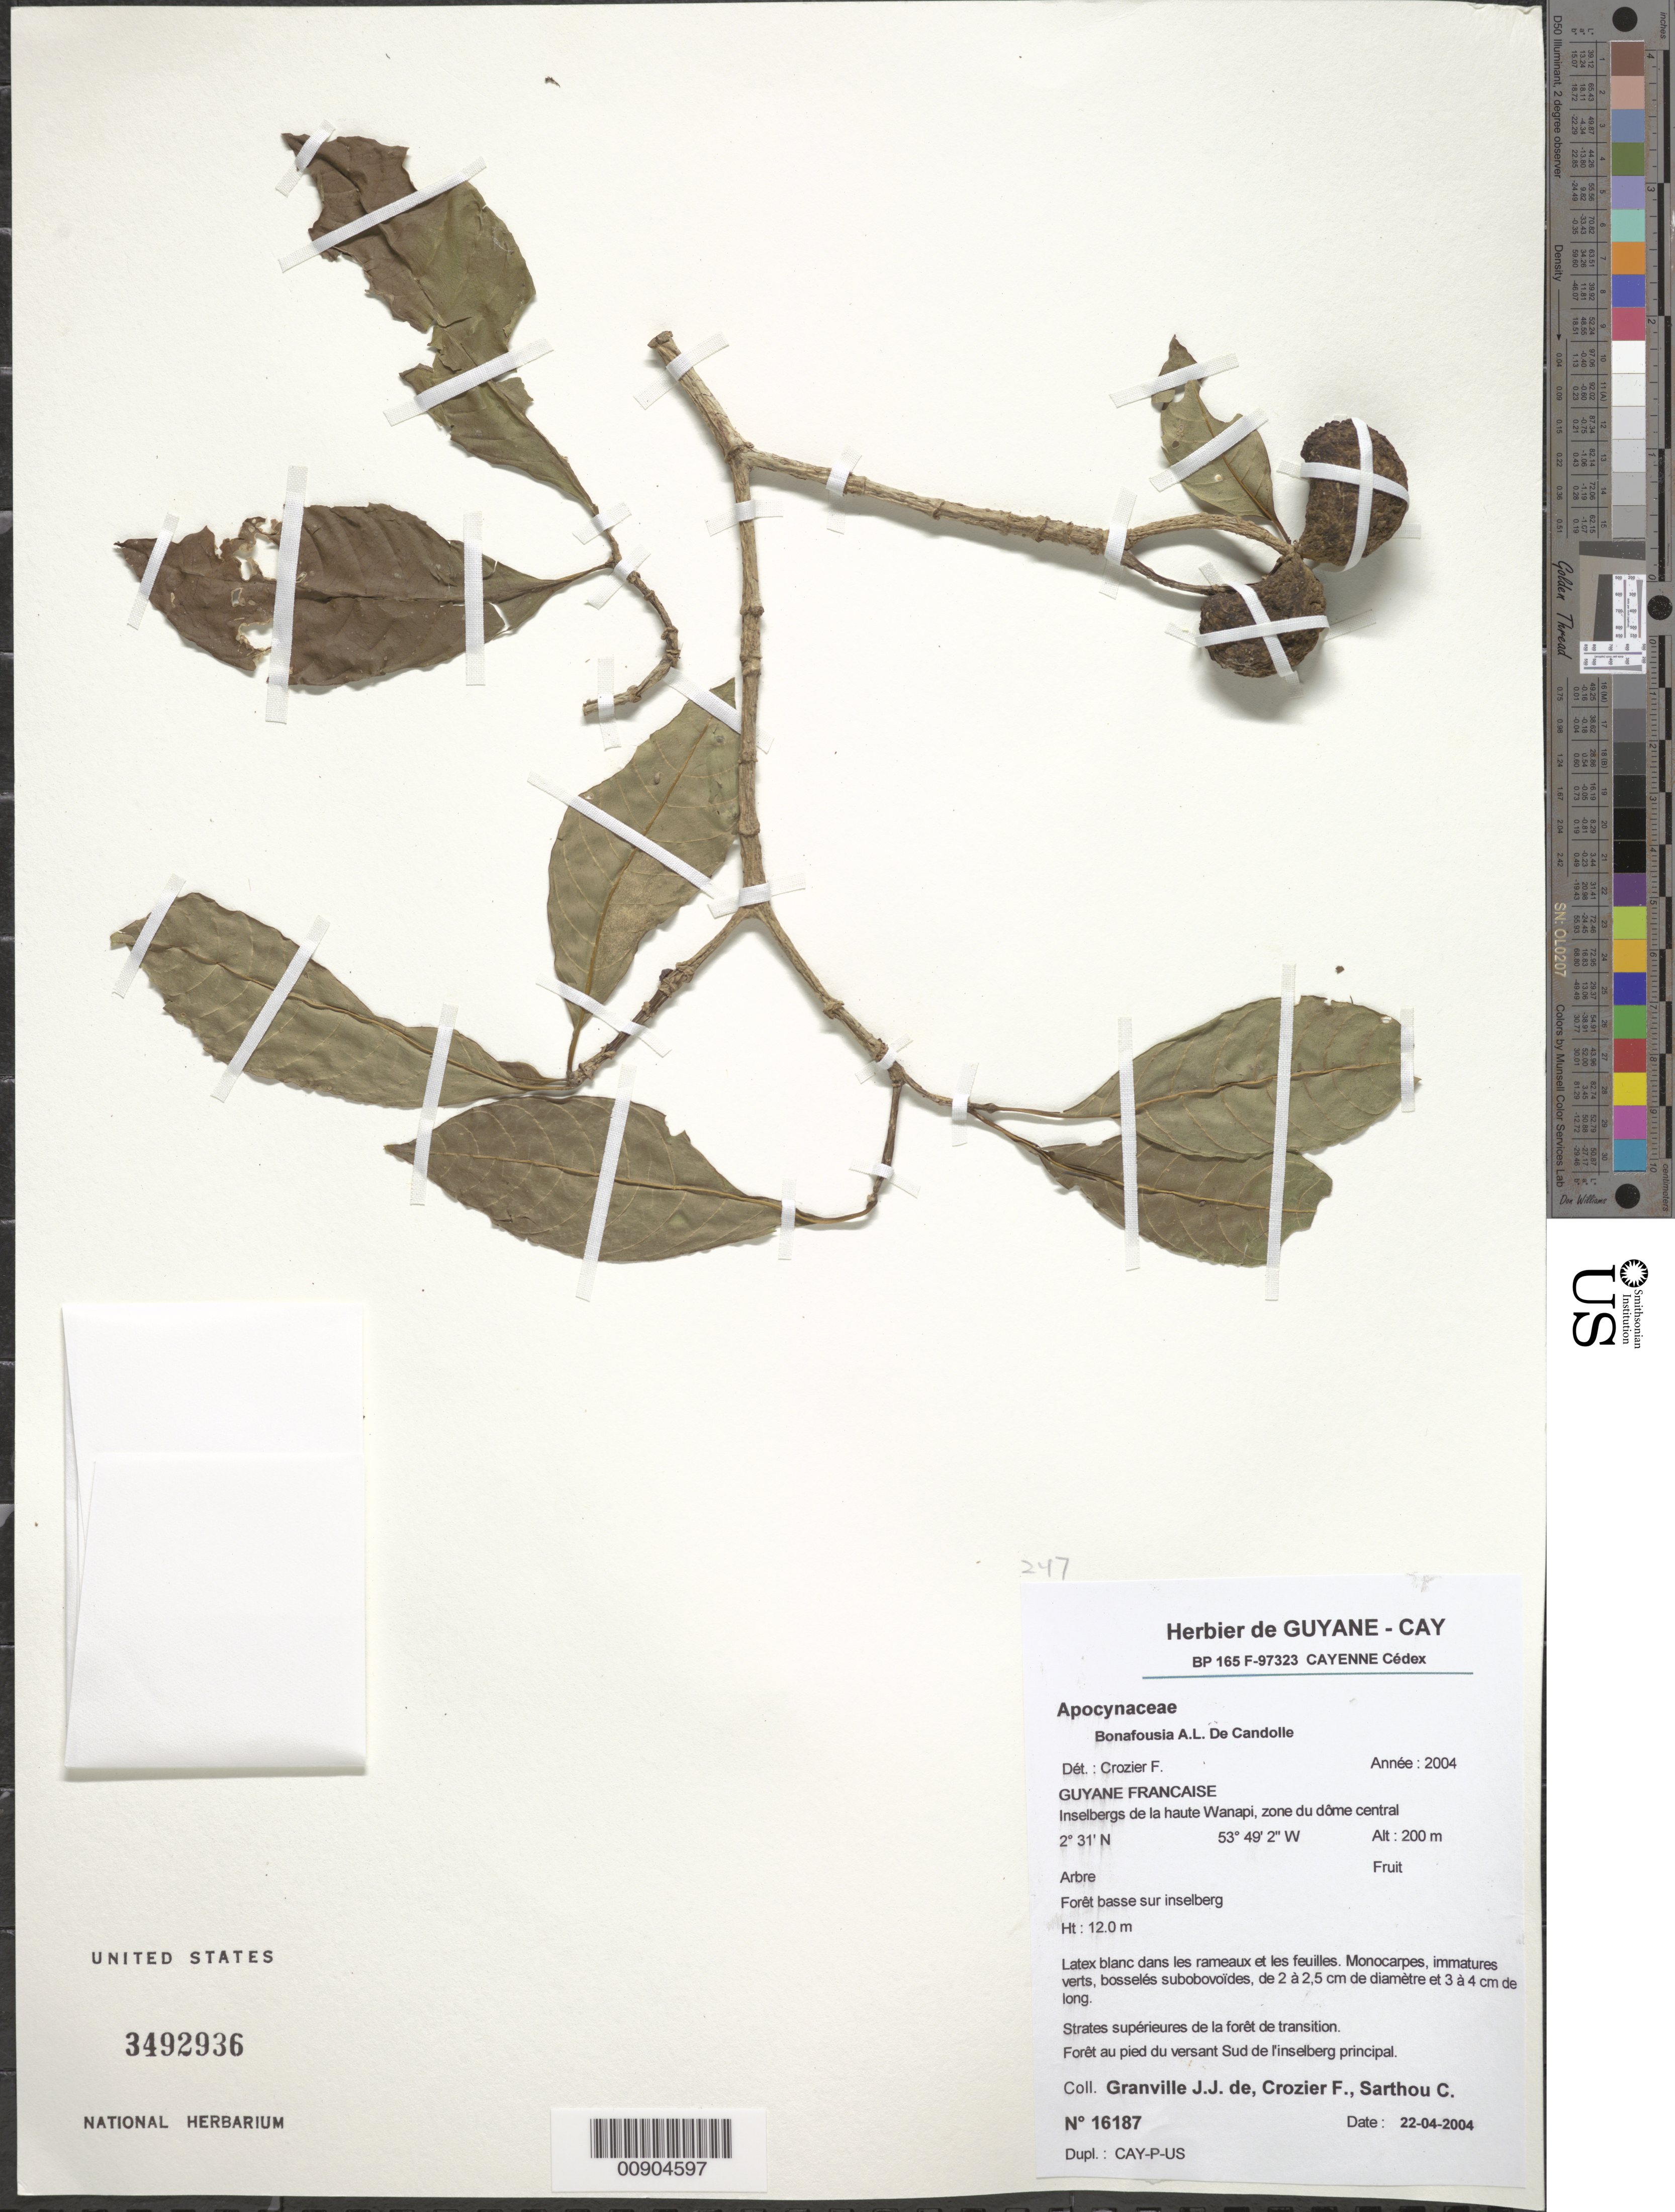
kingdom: Plantae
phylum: Tracheophyta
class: Magnoliopsida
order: Gentianales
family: Apocynaceae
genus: Tabernaemontana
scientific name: Tabernaemontana sp.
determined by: Crozier, F.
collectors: J.-J. de Granville, F. Crozier & C. Sarthou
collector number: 16187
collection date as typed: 22-Apr-04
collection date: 2004-04-22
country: French Guiana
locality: Inselbergs de la haute Wanapi, zone du dome central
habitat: Forêt basse d'inselberg, strates supérieures de la forêt de transition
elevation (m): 200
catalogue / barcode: US 3492936